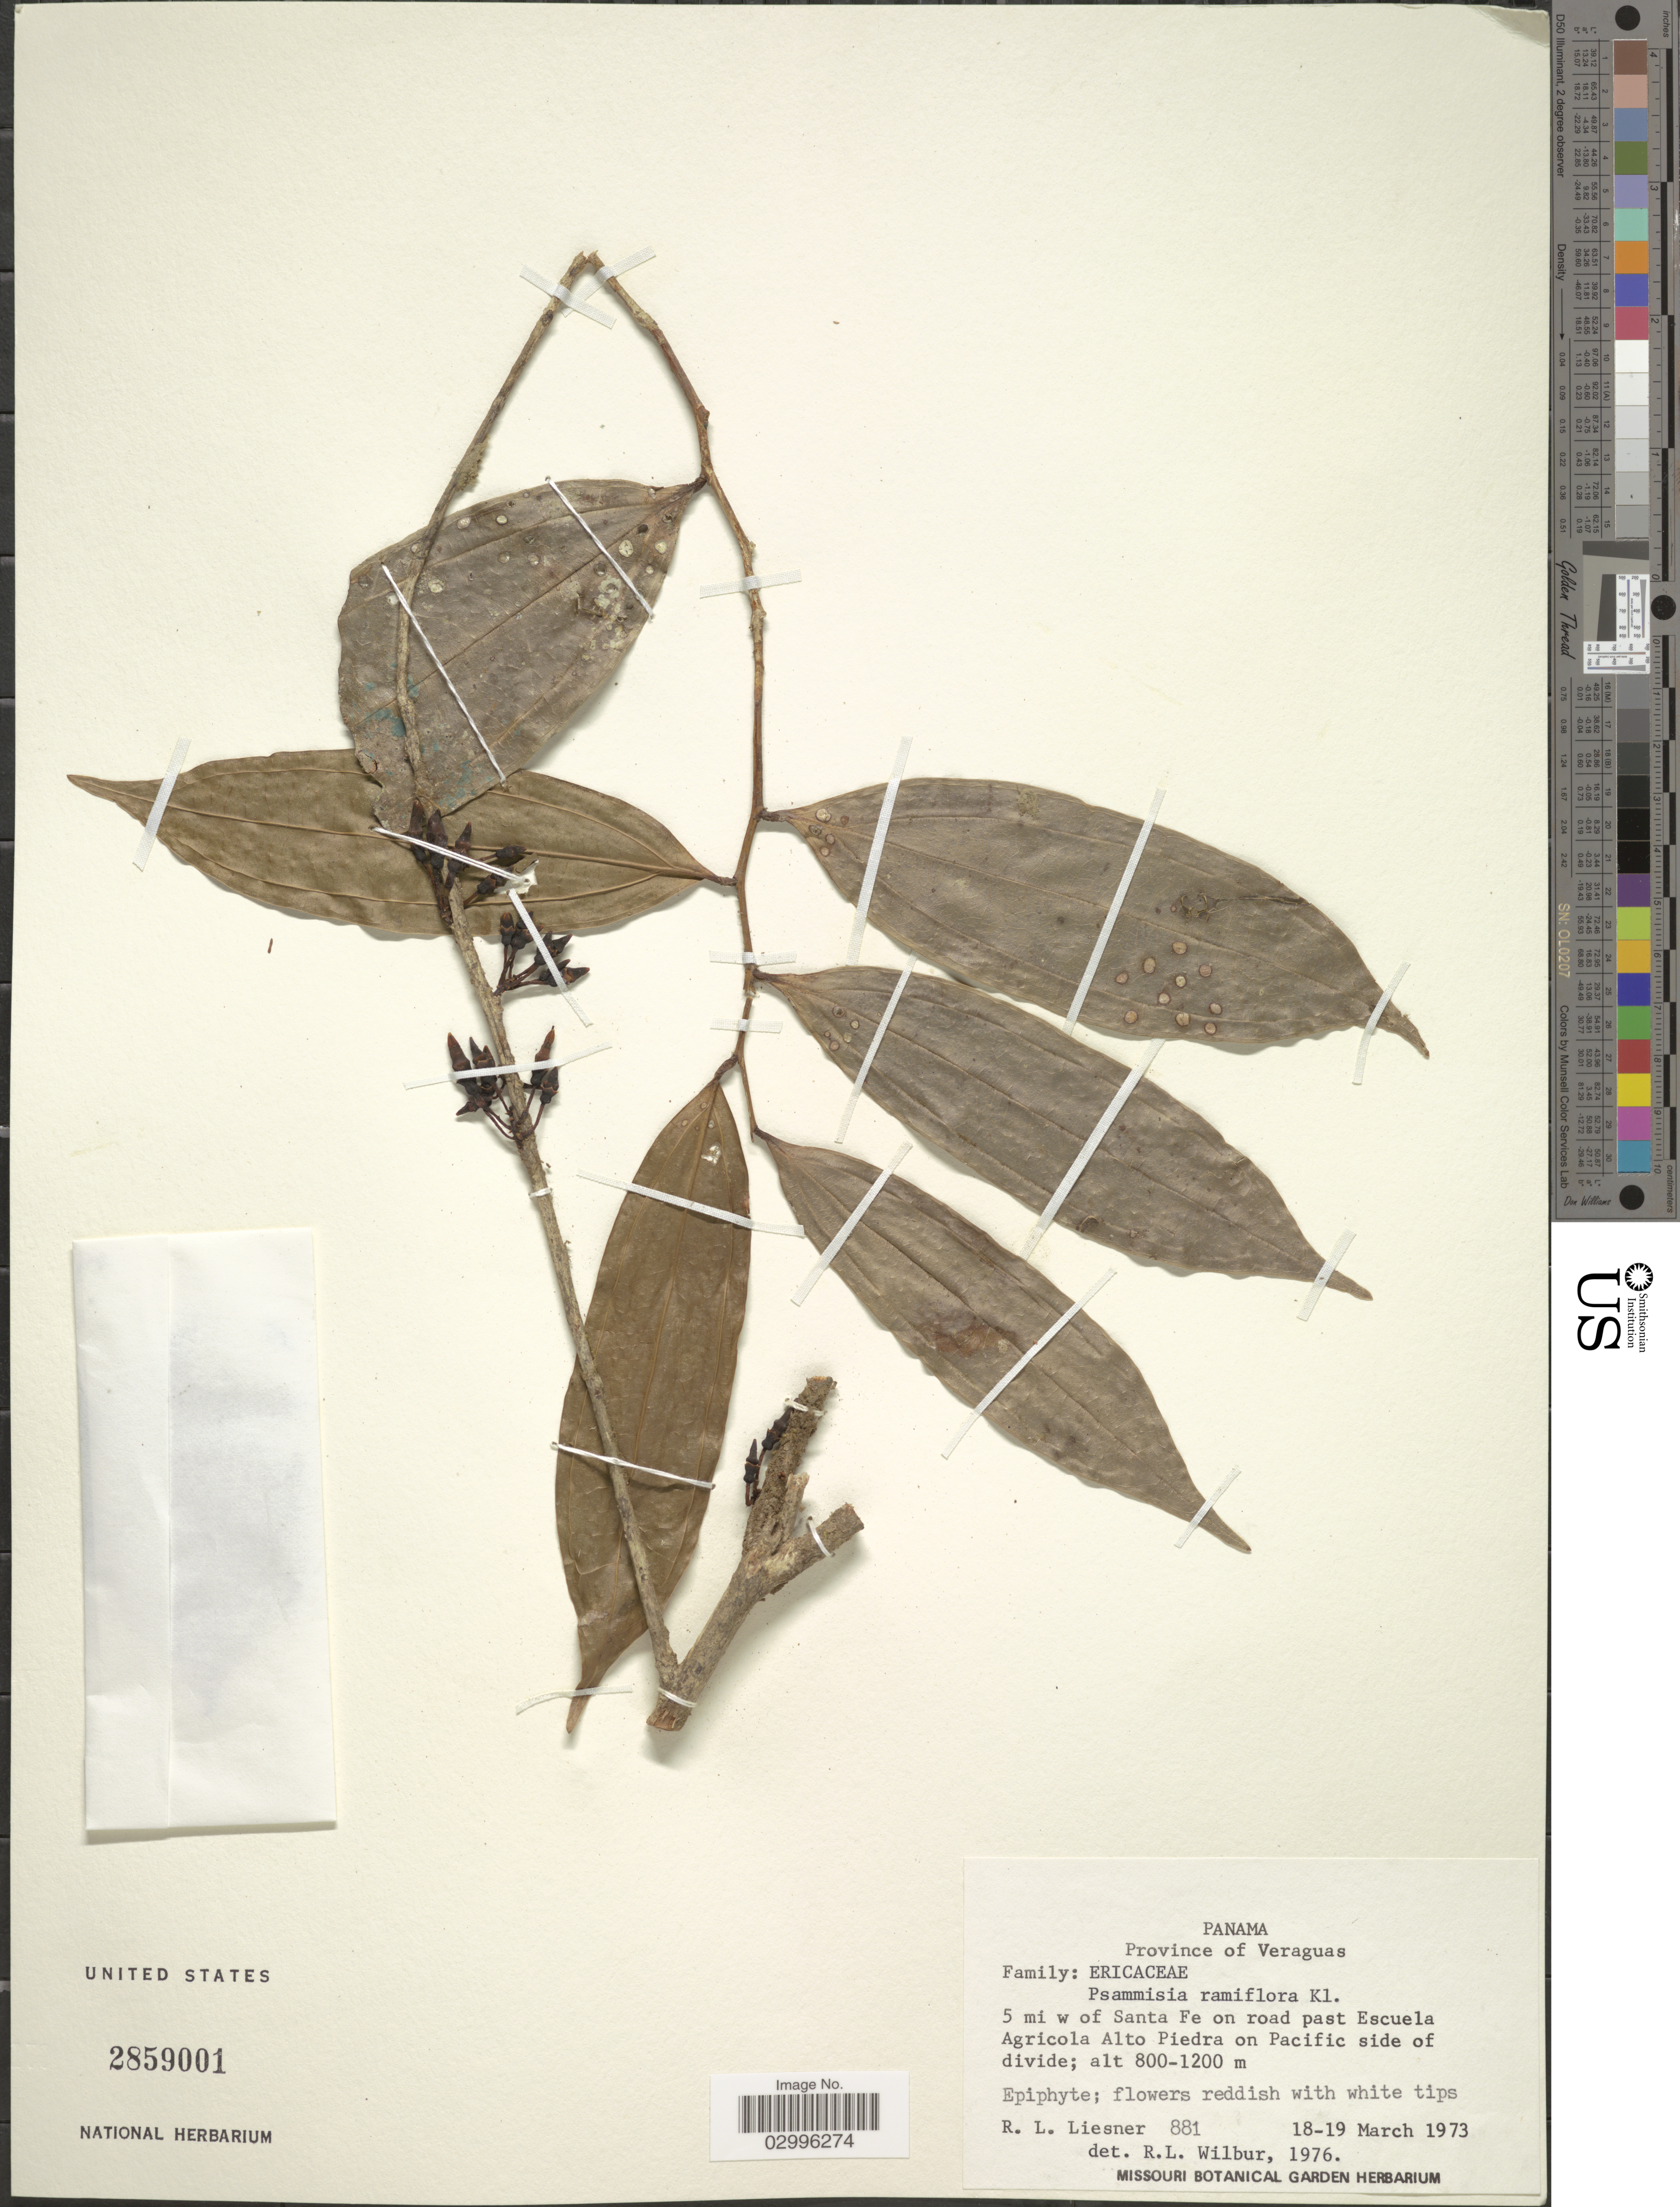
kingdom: Plantae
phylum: Tracheophyta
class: Magnoliopsida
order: Ericales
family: Ericaceae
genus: Psammisia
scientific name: Psammisia ramiflora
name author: Klotzsch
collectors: R. L. Liesner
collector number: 881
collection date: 1973-03-18/1973-03-19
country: Panama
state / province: Veraguas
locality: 5 mi w of Santa Fe on road past Escuela Agricola Alto Piedra on Pacific side of divide.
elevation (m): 800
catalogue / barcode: US 2859001